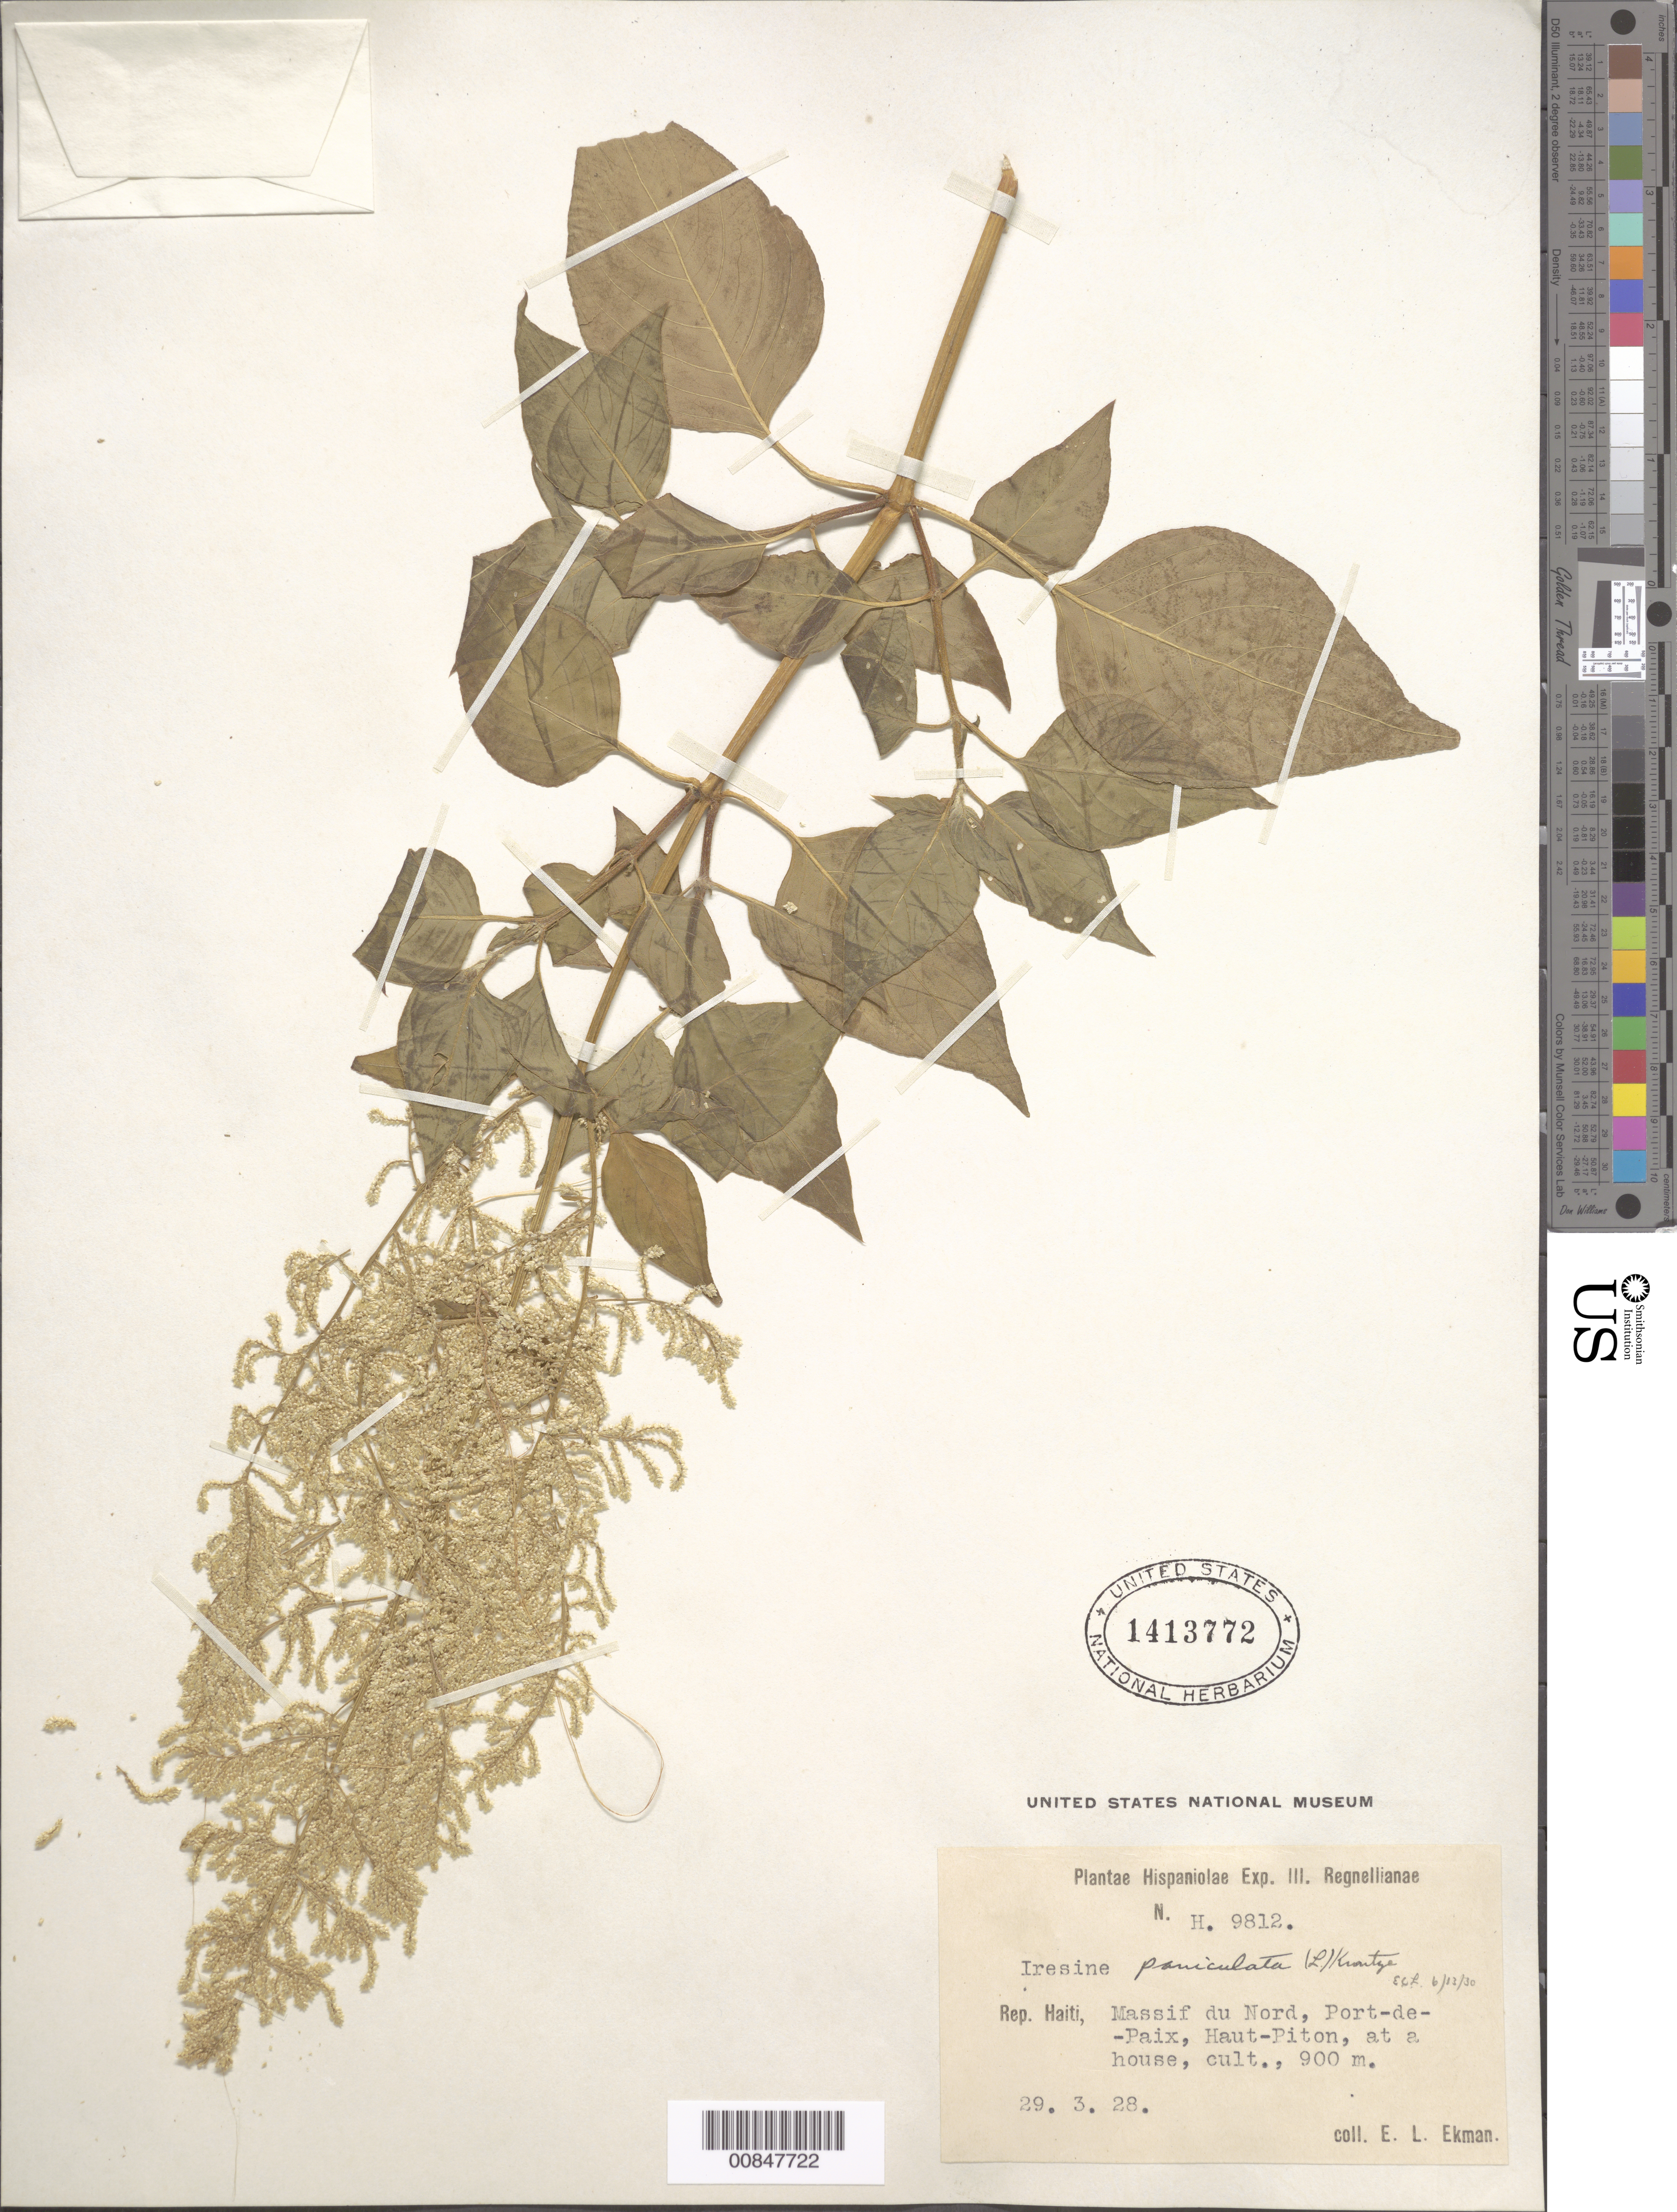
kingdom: Plantae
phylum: Tracheophyta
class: Magnoliopsida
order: Caryophyllales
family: Amaranthaceae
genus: Iresine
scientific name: Iresine diffusa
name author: Humb. & Bonpl. ex Willd.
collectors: E. L. Ekman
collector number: H 9812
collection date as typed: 29 Mar 1928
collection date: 1928-03-29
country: Haiti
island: Hispaniola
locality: Massif du Nord, Port-de-Paix, Haut-Piton, at a house.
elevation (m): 900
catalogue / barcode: US 1413772